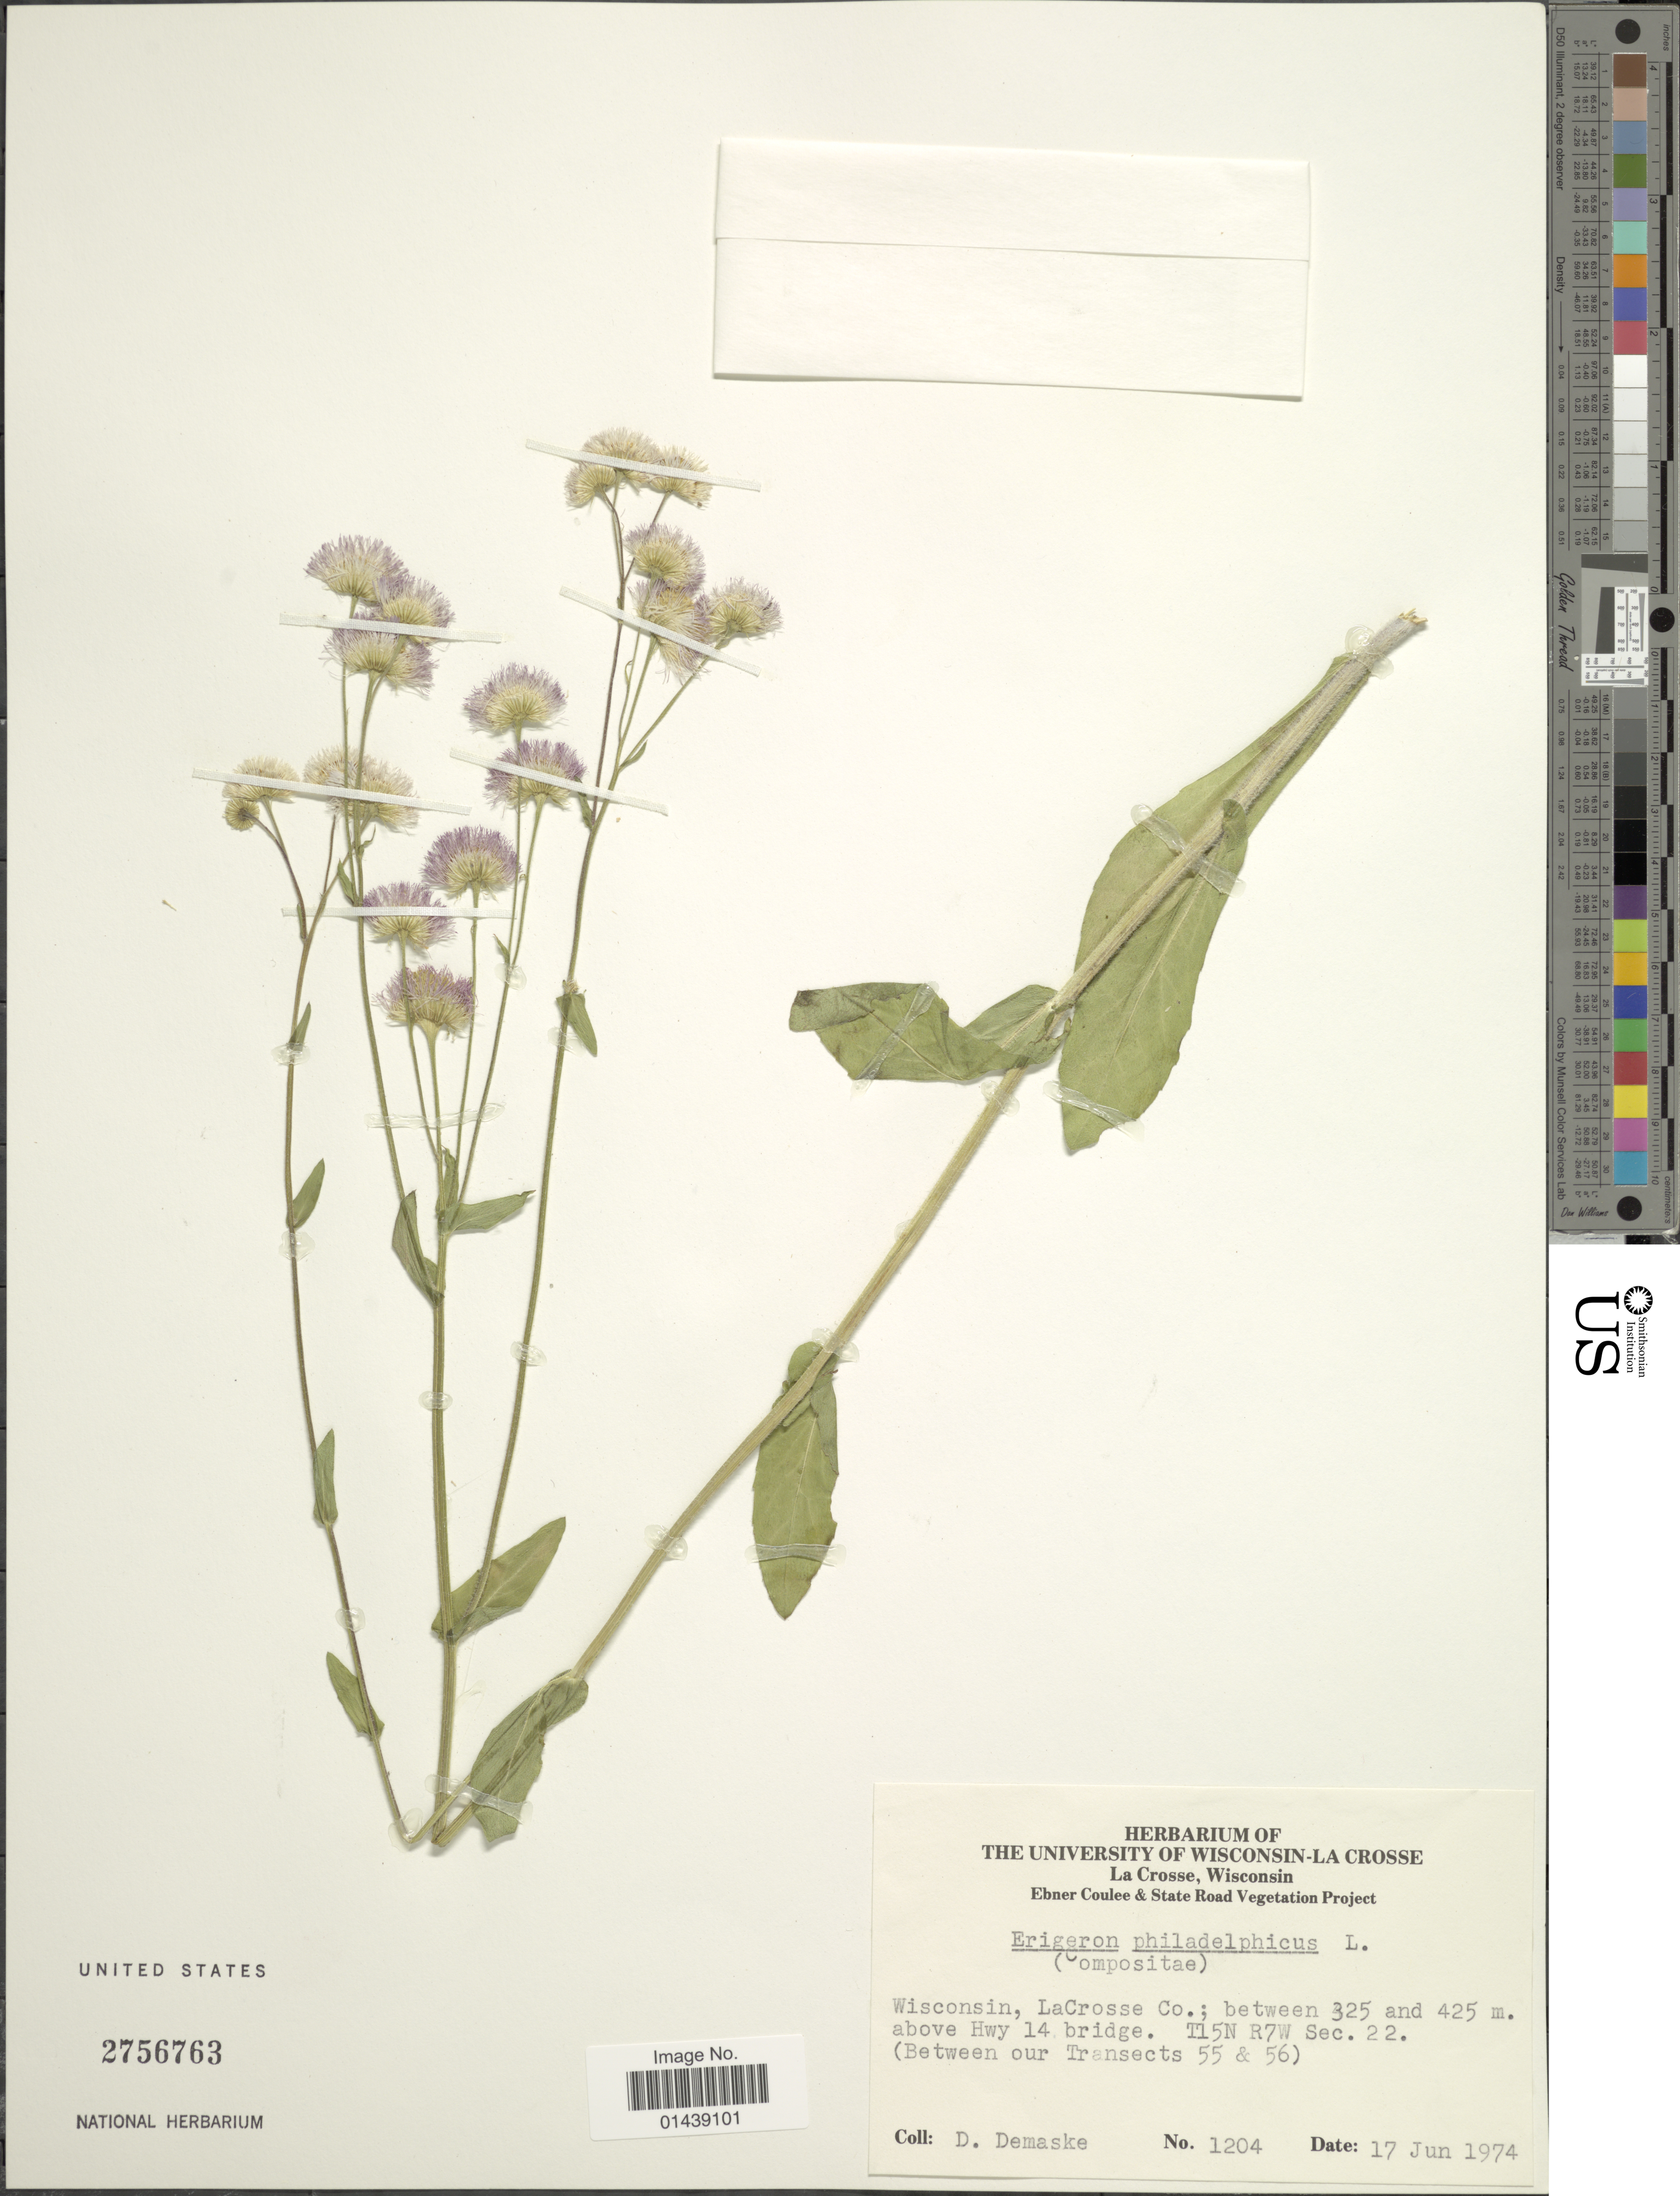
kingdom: Plantae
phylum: Tracheophyta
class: Magnoliopsida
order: Asterales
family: Asteraceae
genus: Erigeron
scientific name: Erigeron philadelphicus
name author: L.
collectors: D. Demaske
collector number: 1204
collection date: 1974-06-17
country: United States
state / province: Wisconsin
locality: La Crosse Co.; between 325 and 425 m. above Hwy 14 bridge. T15N R7W Sec. 22. (Between our Transects 55 & 56)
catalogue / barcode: US 2756763